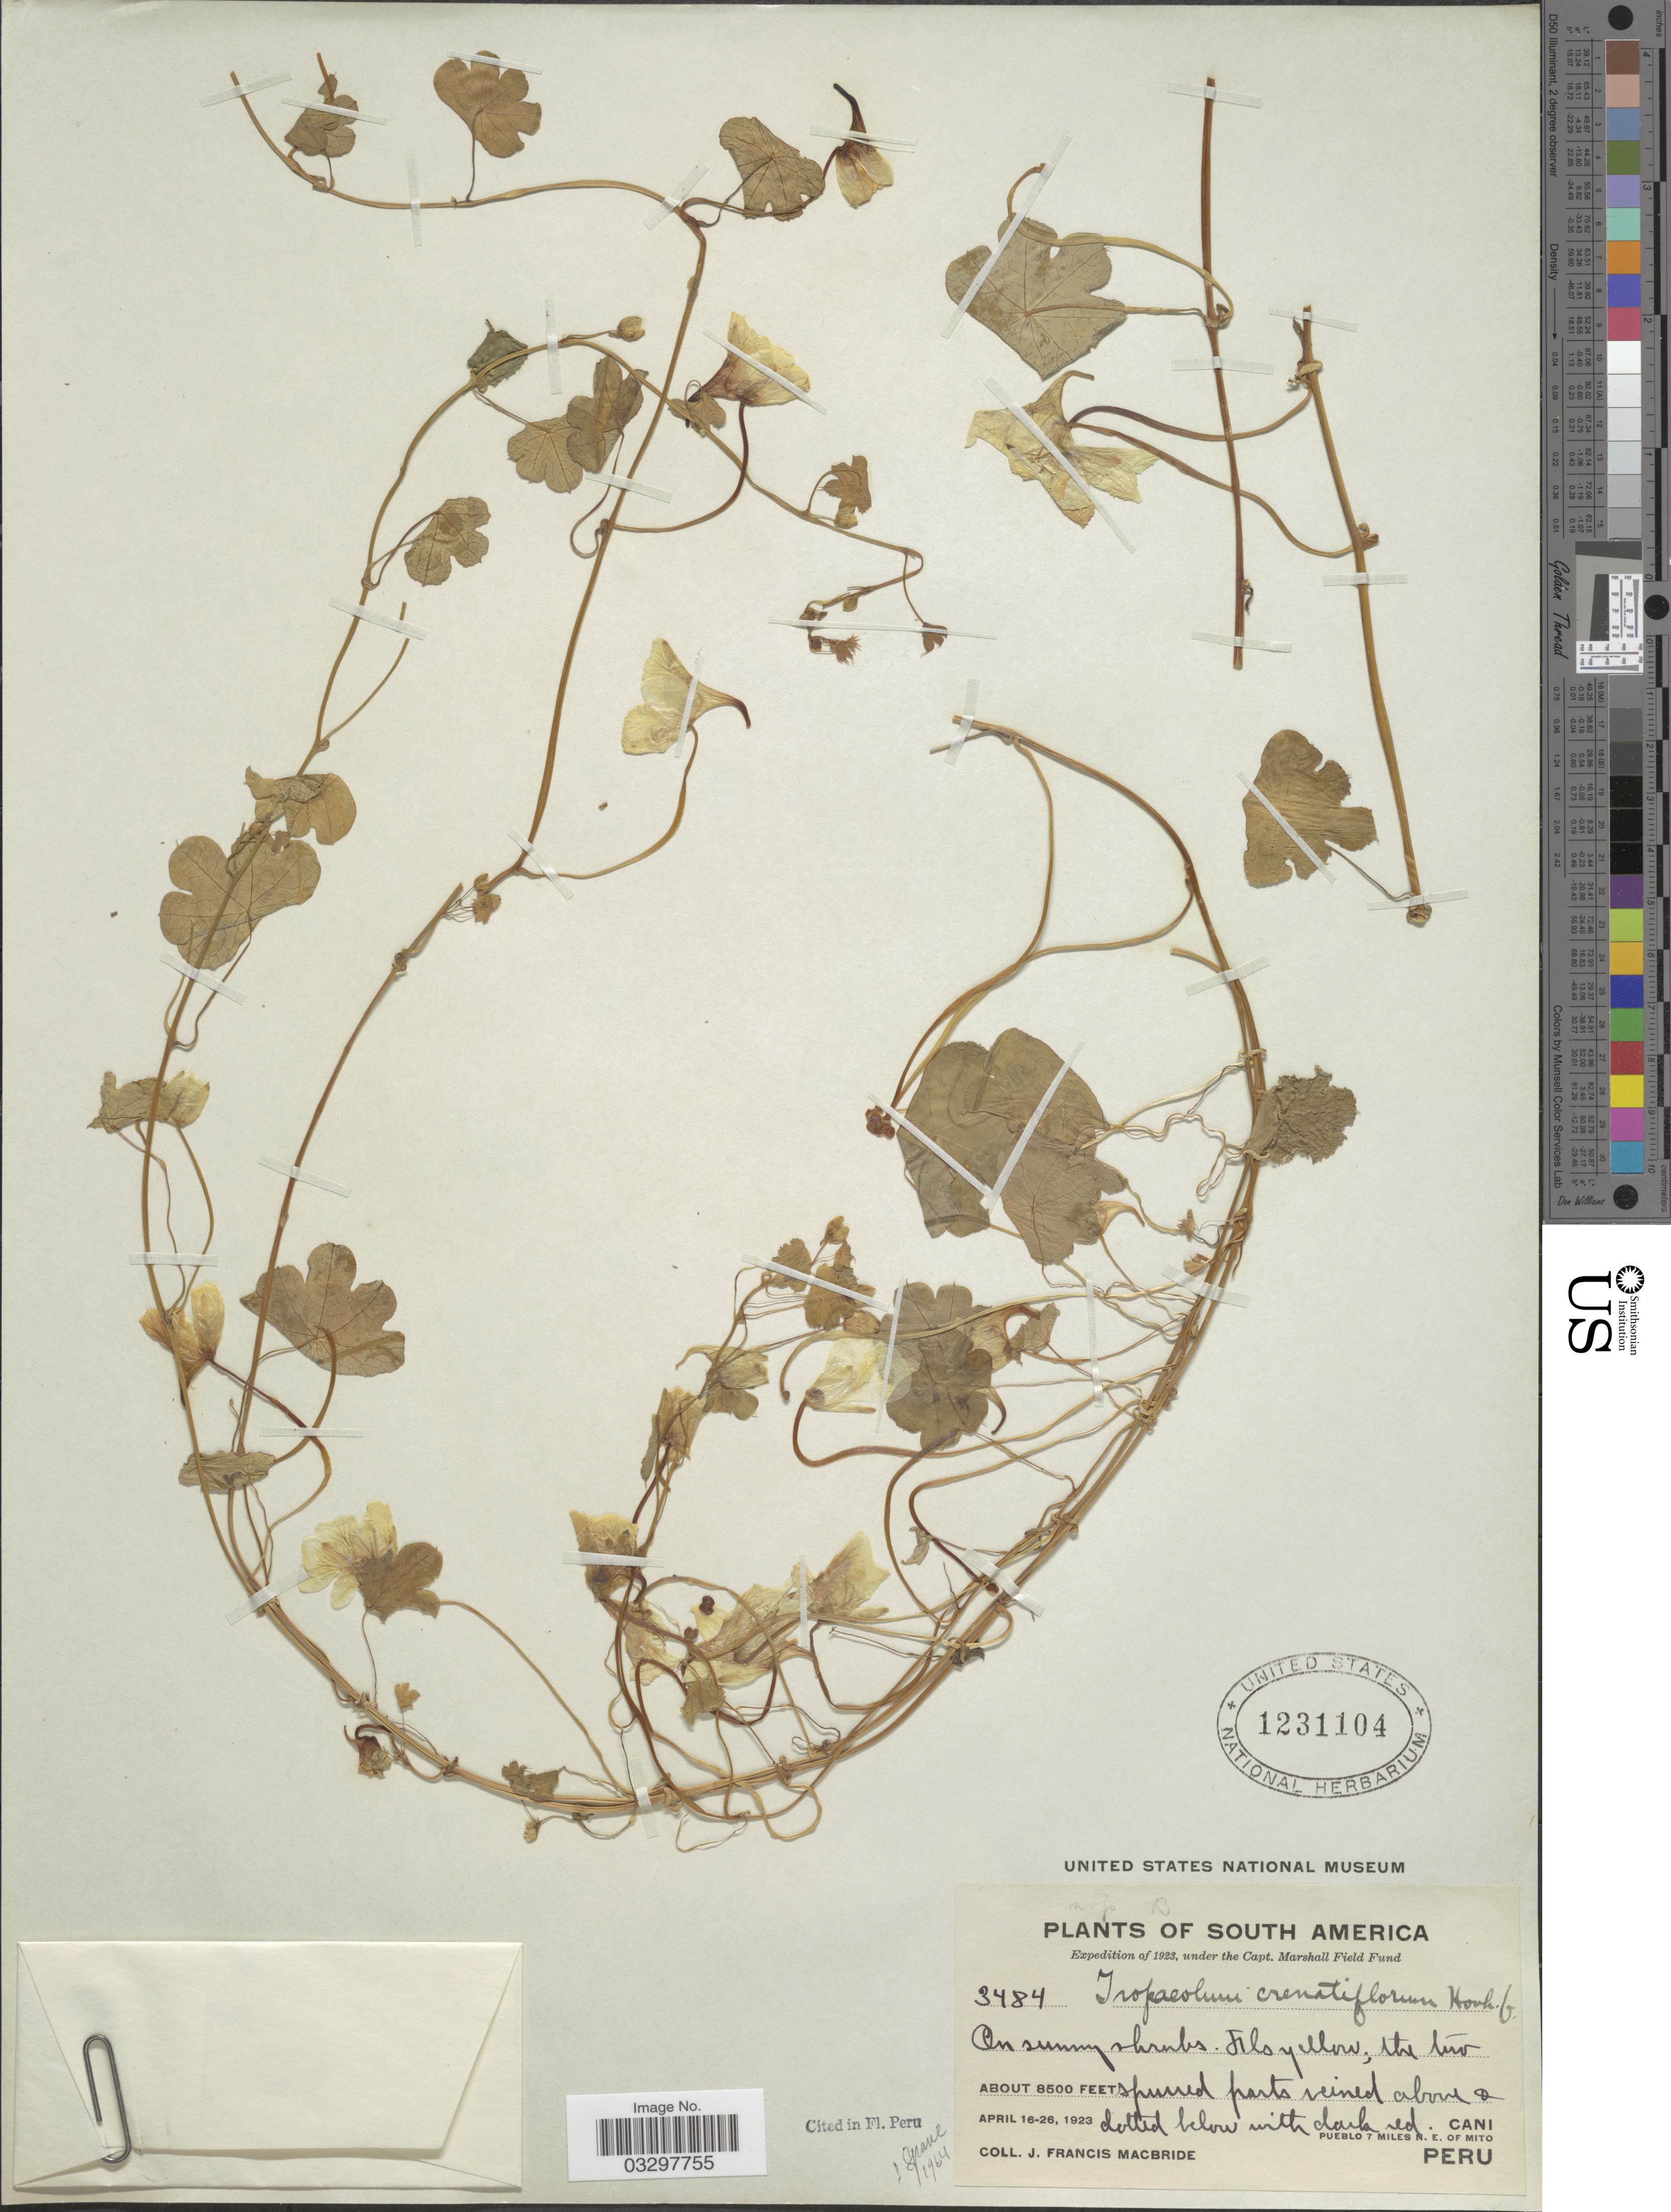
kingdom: Plantae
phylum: Tracheophyta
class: Magnoliopsida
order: Brassicales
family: Tropaeolaceae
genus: Tropaeolum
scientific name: Tropaeolum crenatiflorum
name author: Hook.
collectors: J. F. Macbride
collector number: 3484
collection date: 1923-04-16/1923-04-26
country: Peru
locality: Cani. Pueblo 7 miles N.E. of Mito.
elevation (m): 2591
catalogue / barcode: US 1231104